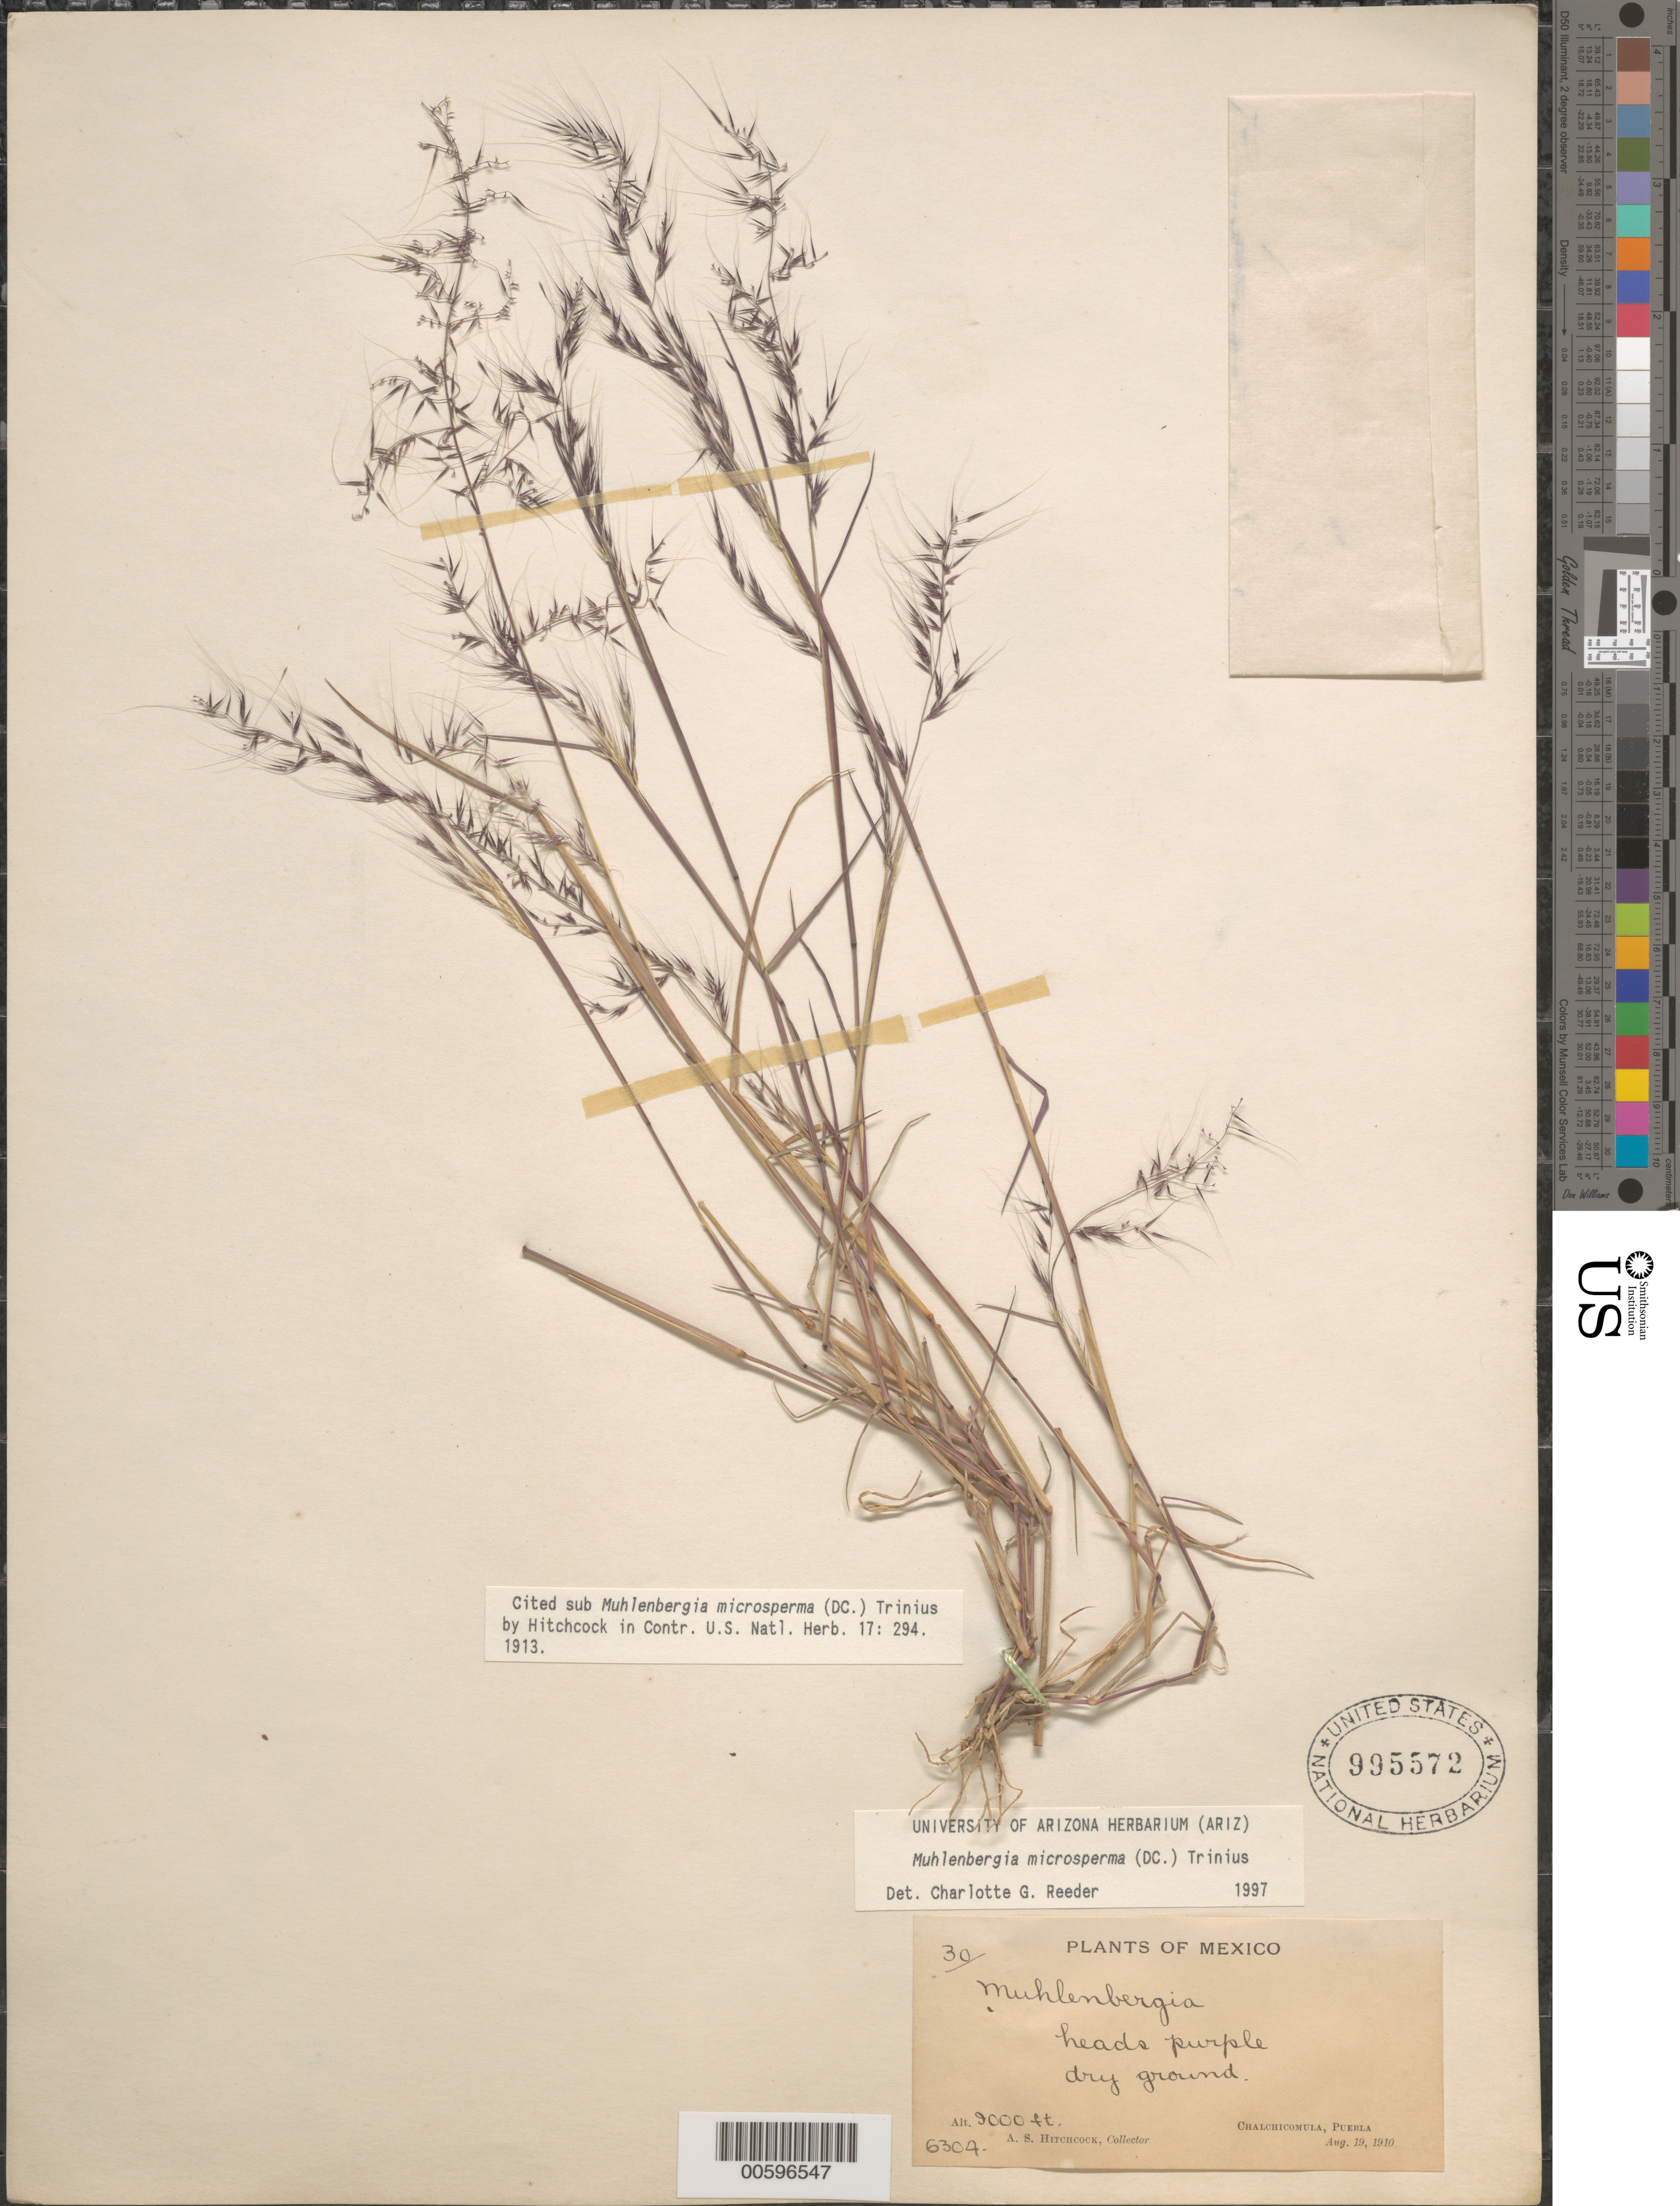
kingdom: Plantae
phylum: Tracheophyta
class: Liliopsida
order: Poales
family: Poaceae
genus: Muhlenbergia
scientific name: Muhlenbergia microsperma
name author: (DC.) Kunth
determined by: Reeder, C. G., (ARIZ)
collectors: A. S. Hitchcock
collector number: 6304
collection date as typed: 19 Aug 1910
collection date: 1910-08-19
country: Mexico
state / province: Puebla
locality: Chalchicomula.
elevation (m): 2743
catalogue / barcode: US 995572